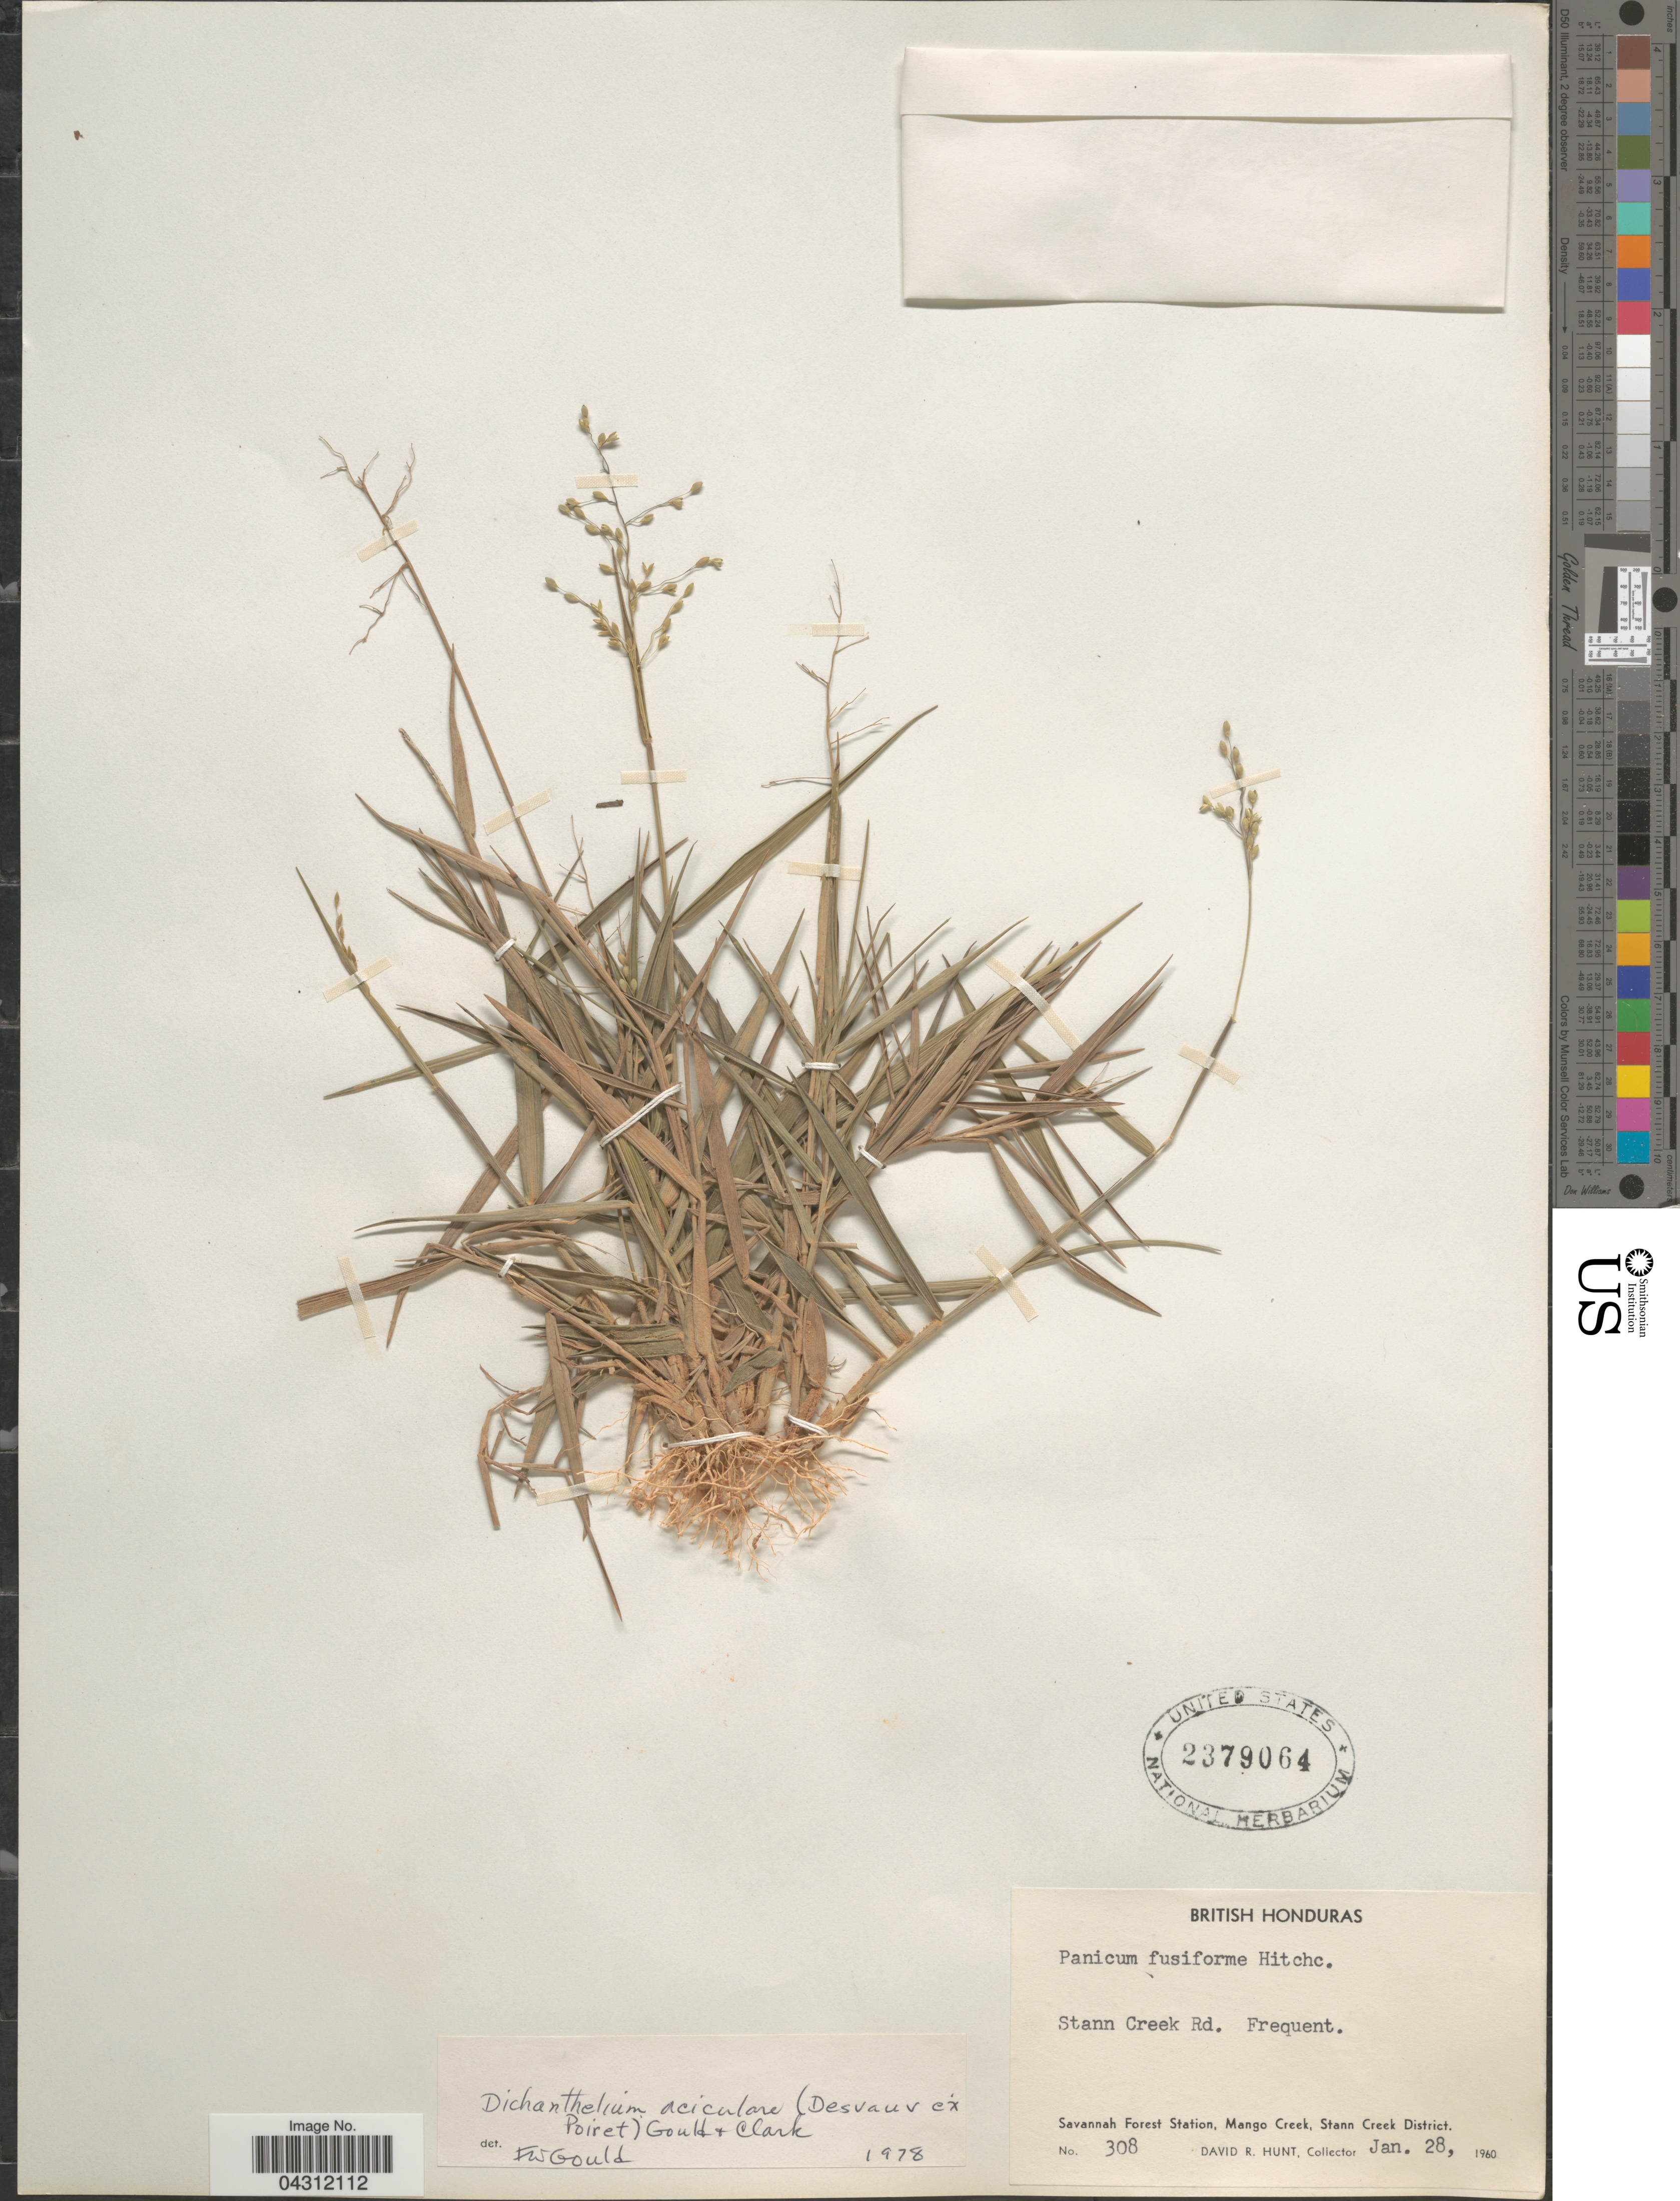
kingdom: Plantae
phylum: Tracheophyta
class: Liliopsida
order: Poales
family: Poaceae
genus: Dichanthelium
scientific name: Dichanthelium aciculare var. ramosum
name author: (Griseb.) Davidse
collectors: D. R. Hunt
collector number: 308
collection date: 1960-01-28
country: Belize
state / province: Stann Creek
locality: British Honduras. Stann Creek Rd. Savannah Forest Station, Mango Creek, Stann Creek District.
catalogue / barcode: US 2379064